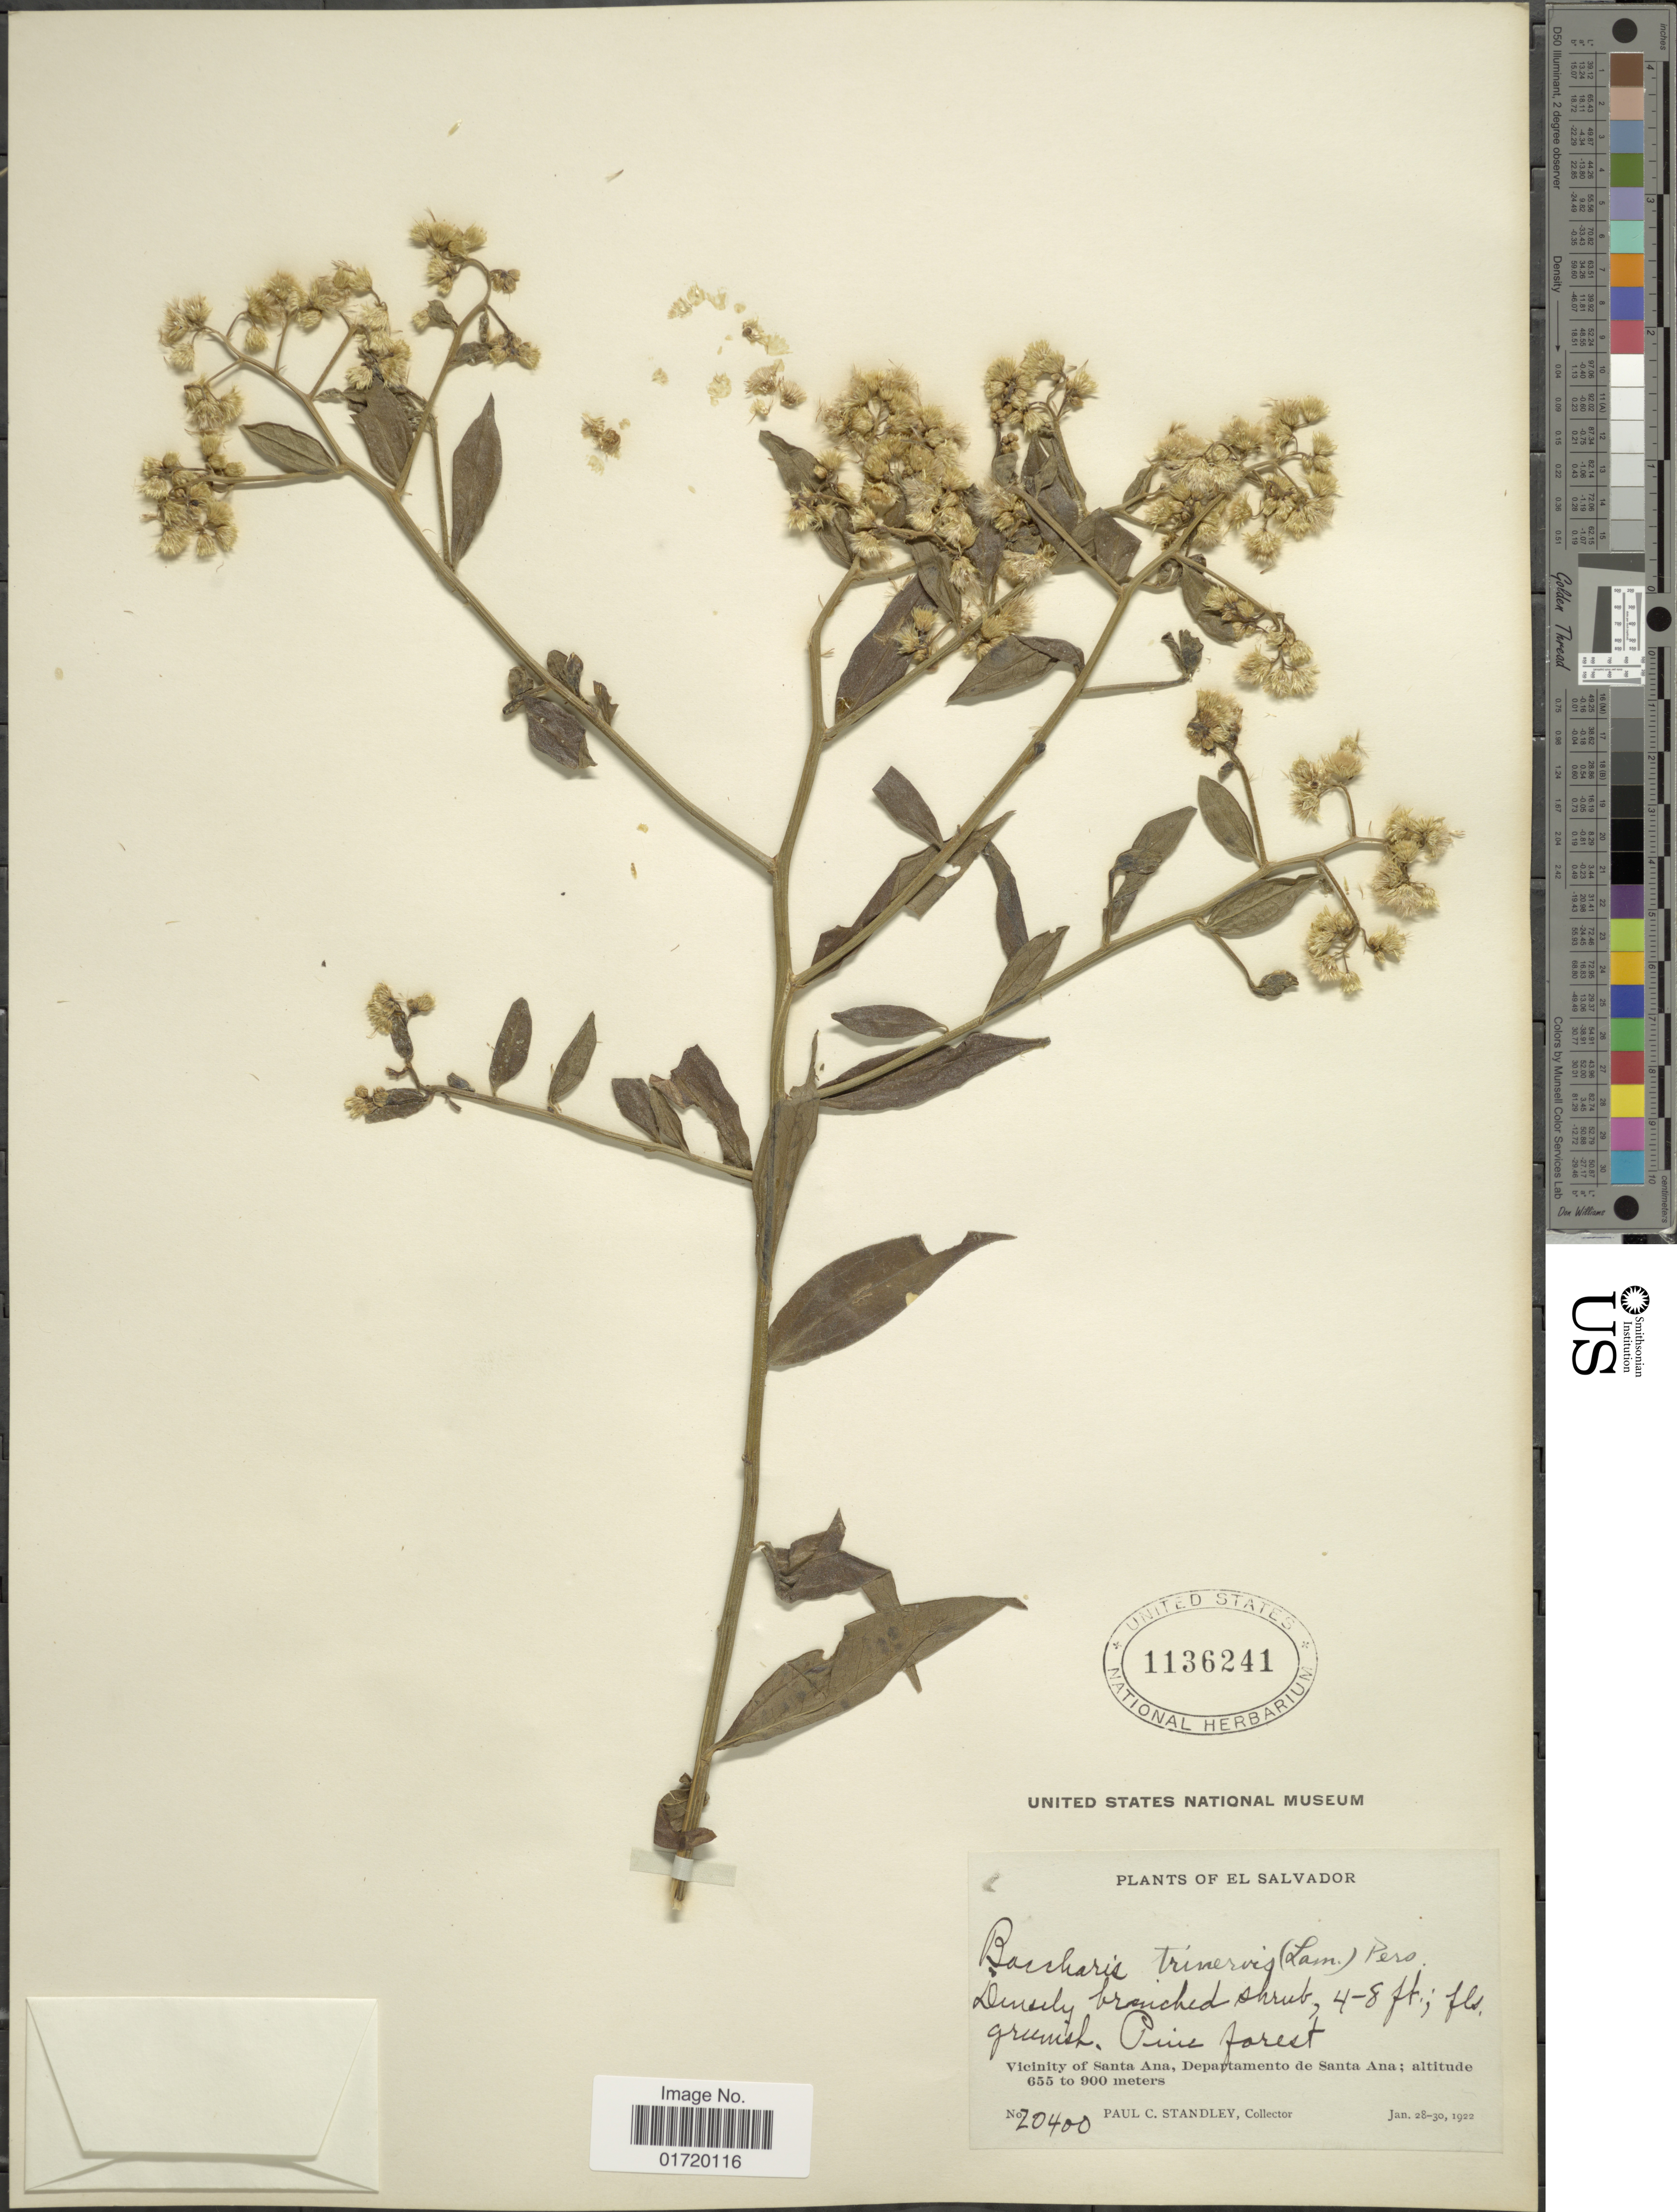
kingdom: Plantae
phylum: Tracheophyta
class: Magnoliopsida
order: Asterales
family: Asteraceae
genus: Baccharis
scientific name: Baccharis trinervis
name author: (Lam.) Pers.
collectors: P. C. Standley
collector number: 20400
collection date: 1922-01-28/1922-01-30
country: El Salvador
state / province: Santa Ana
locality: Vicinity of Santa Ana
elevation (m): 655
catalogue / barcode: US 1136241